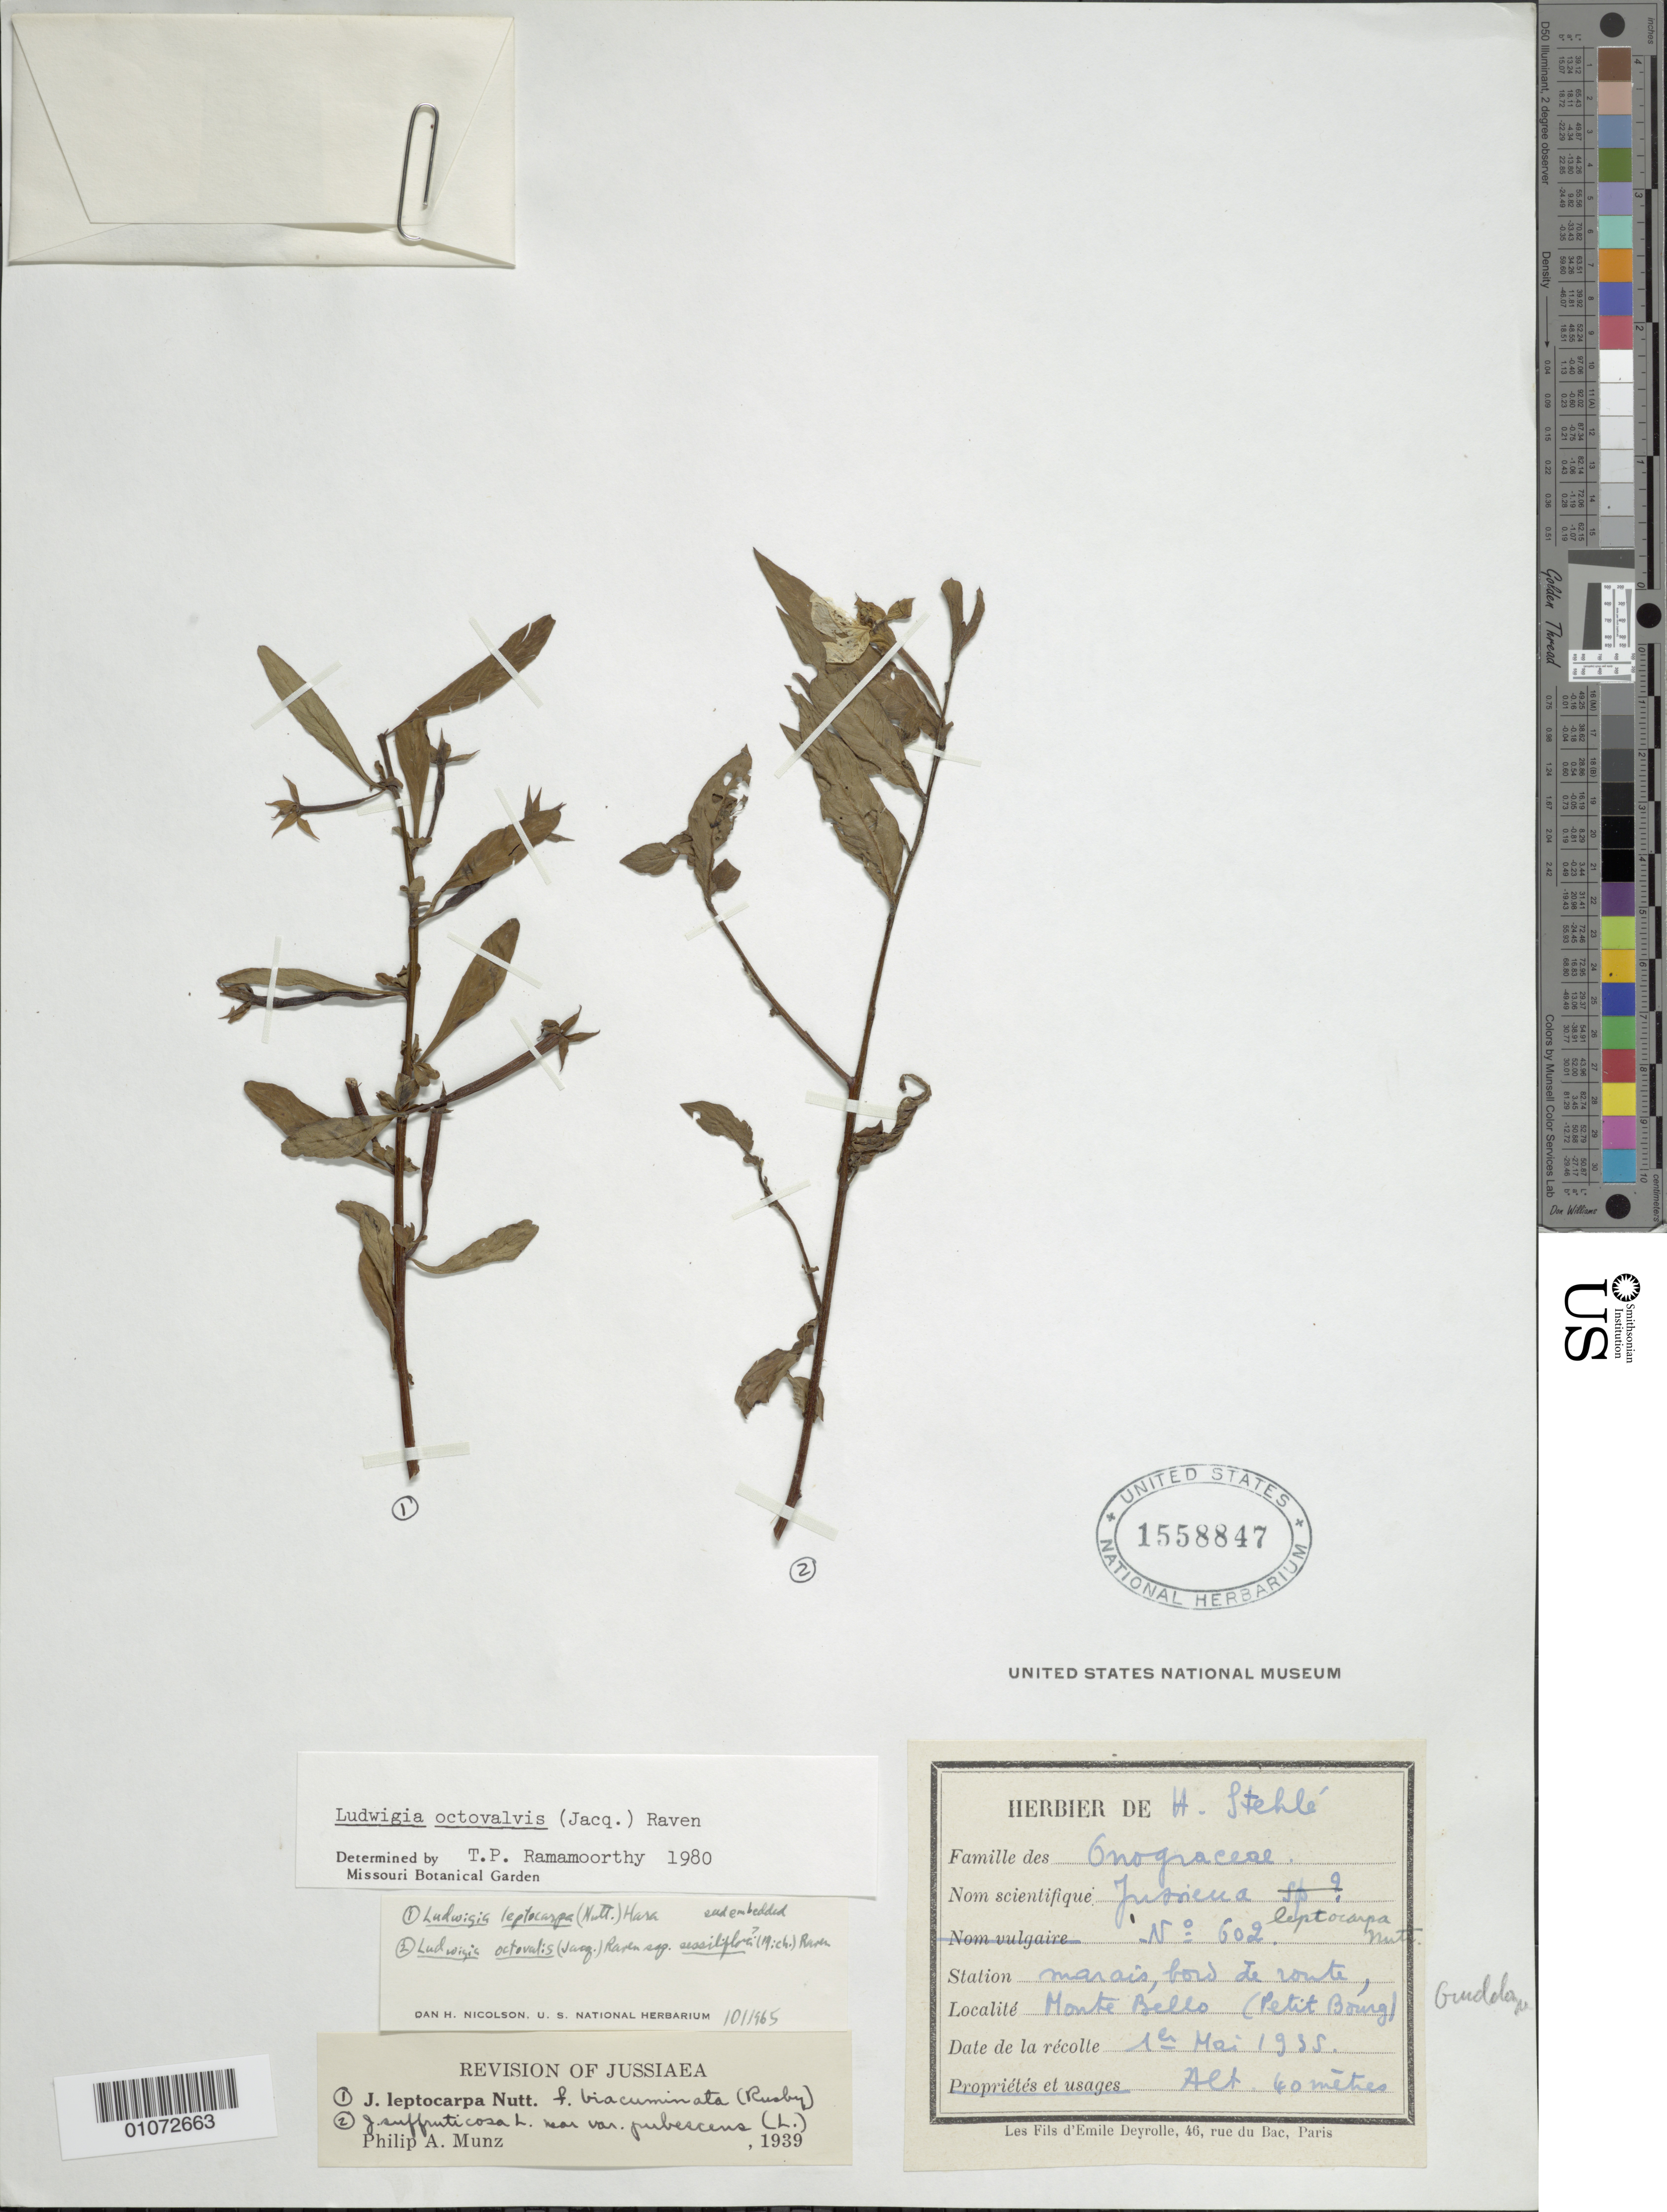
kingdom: Plantae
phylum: Tracheophyta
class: Magnoliopsida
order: Myrtales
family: Onagraceae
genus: Ludwigia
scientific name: Ludwigia octovalvis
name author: (Jacq.) P.H. Raven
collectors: H. Stehlé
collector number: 602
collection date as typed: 01 May 1935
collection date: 1935-05-01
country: Guadeloupe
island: Basse Terre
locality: Monte Bello (Petit Bourg); ponds, edge of roads.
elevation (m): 40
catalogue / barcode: US 1558847